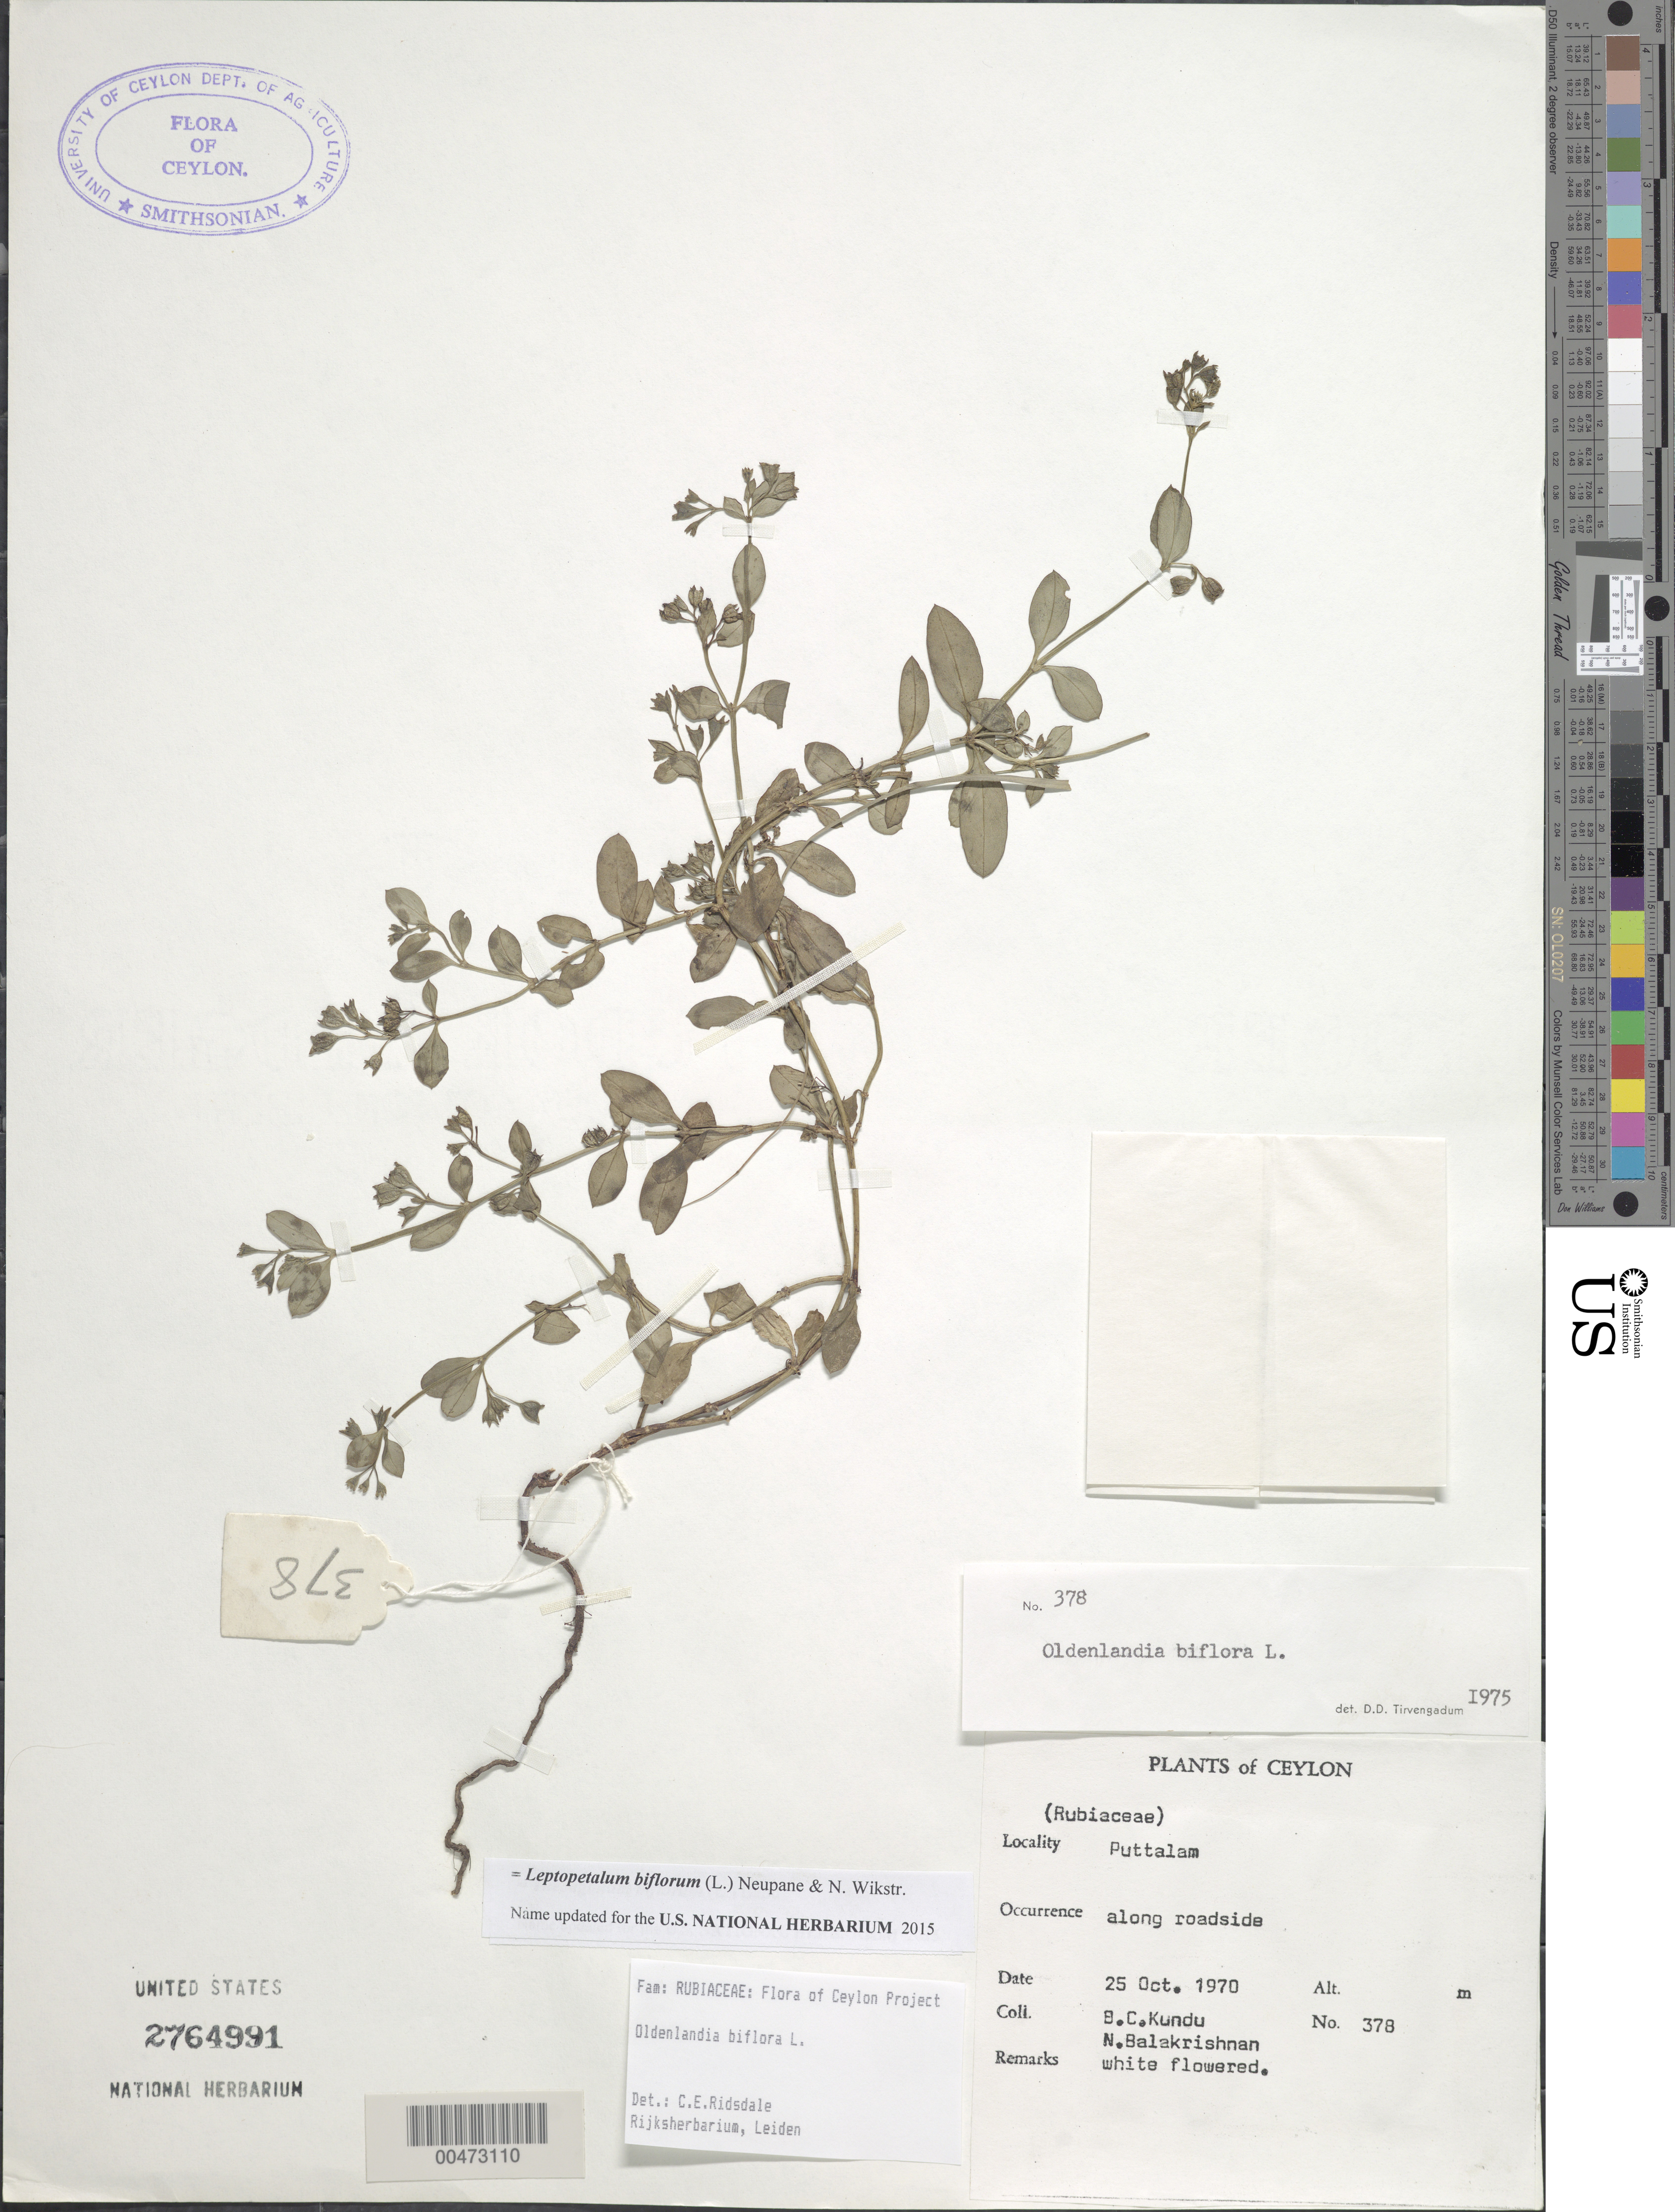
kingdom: Plantae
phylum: Tracheophyta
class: Magnoliopsida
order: Gentianales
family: Rubiaceae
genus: Leptopetalum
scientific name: Leptopetalum biflorum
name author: (L.) Neupane & N. Wikstr.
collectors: B. C. Kundu & N. Balakrishnan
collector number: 378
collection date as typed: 25 Oct 1970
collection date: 1970-10-25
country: Sri Lanka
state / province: North Western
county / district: Puttalam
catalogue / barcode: US 2764991